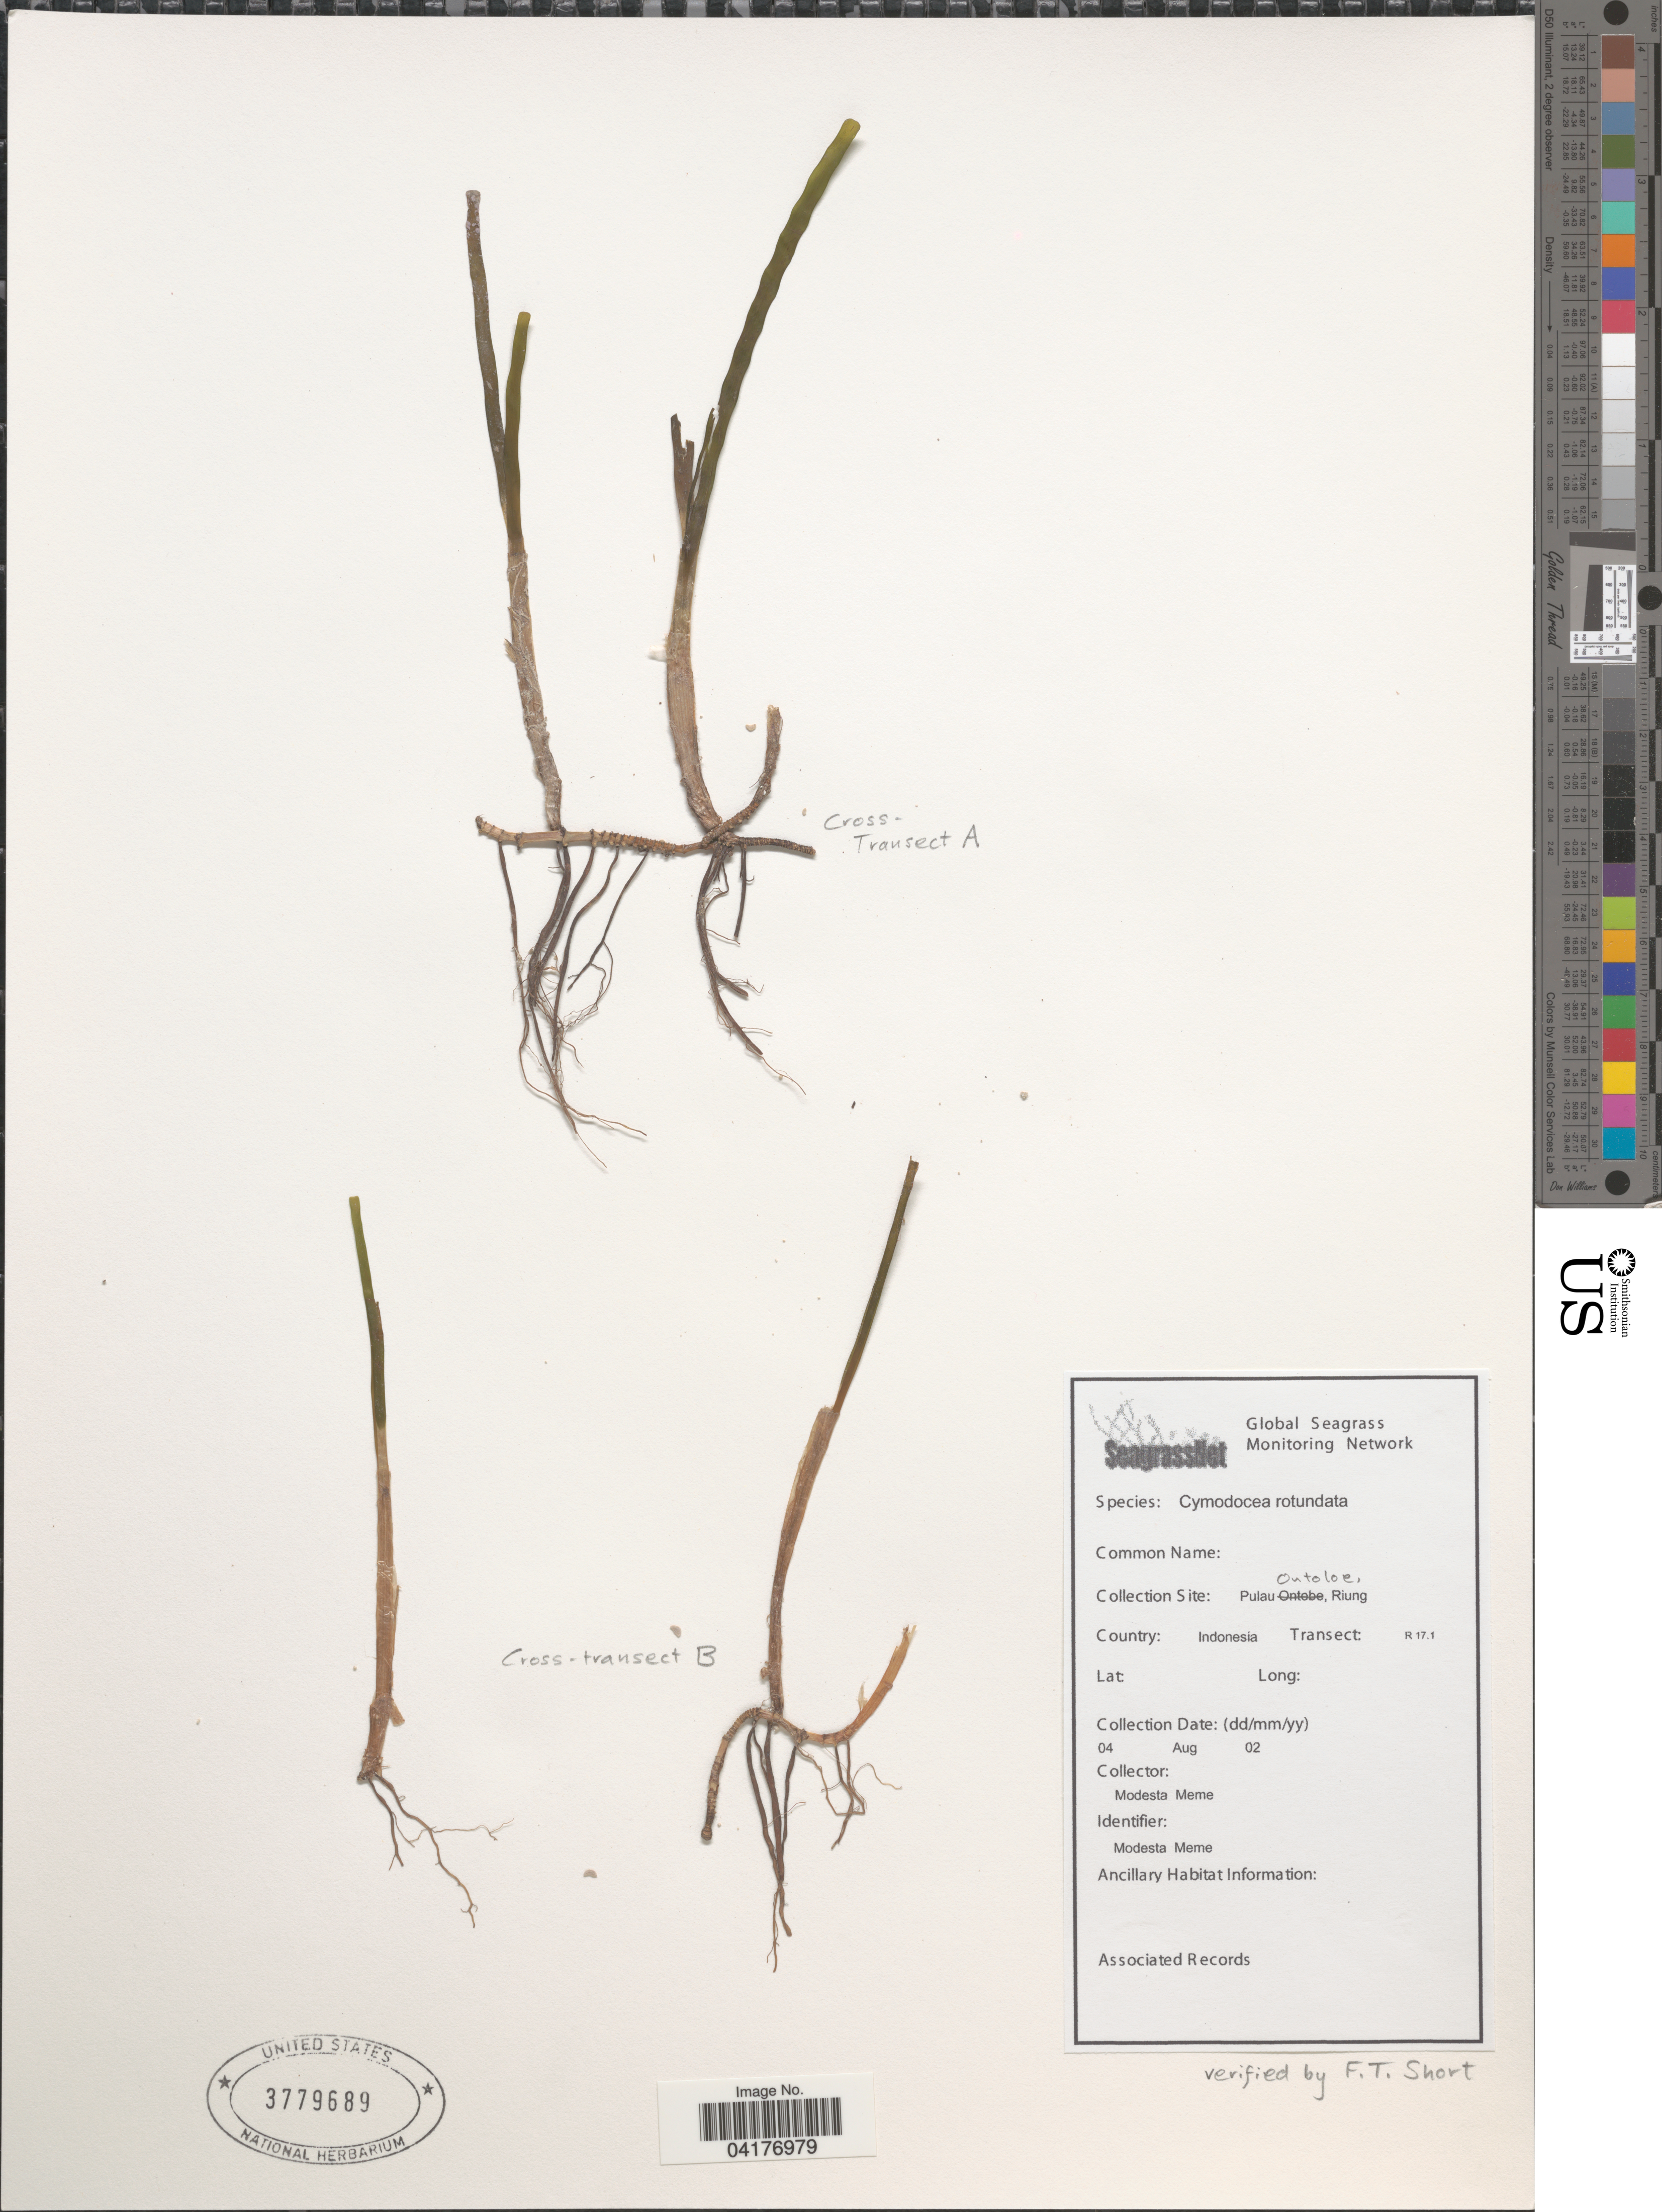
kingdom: Plantae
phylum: Tracheophyta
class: Liliopsida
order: Alismatales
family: Cymodoceaceae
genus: Cymodocea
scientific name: Cymodocea rotundata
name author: Asch. & Schweinf.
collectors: M. Meme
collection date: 2002-08-04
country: Indonesia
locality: Collection Site: Pulau Ontoloe. Indonesia. Transect: R17.1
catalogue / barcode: US 3779689